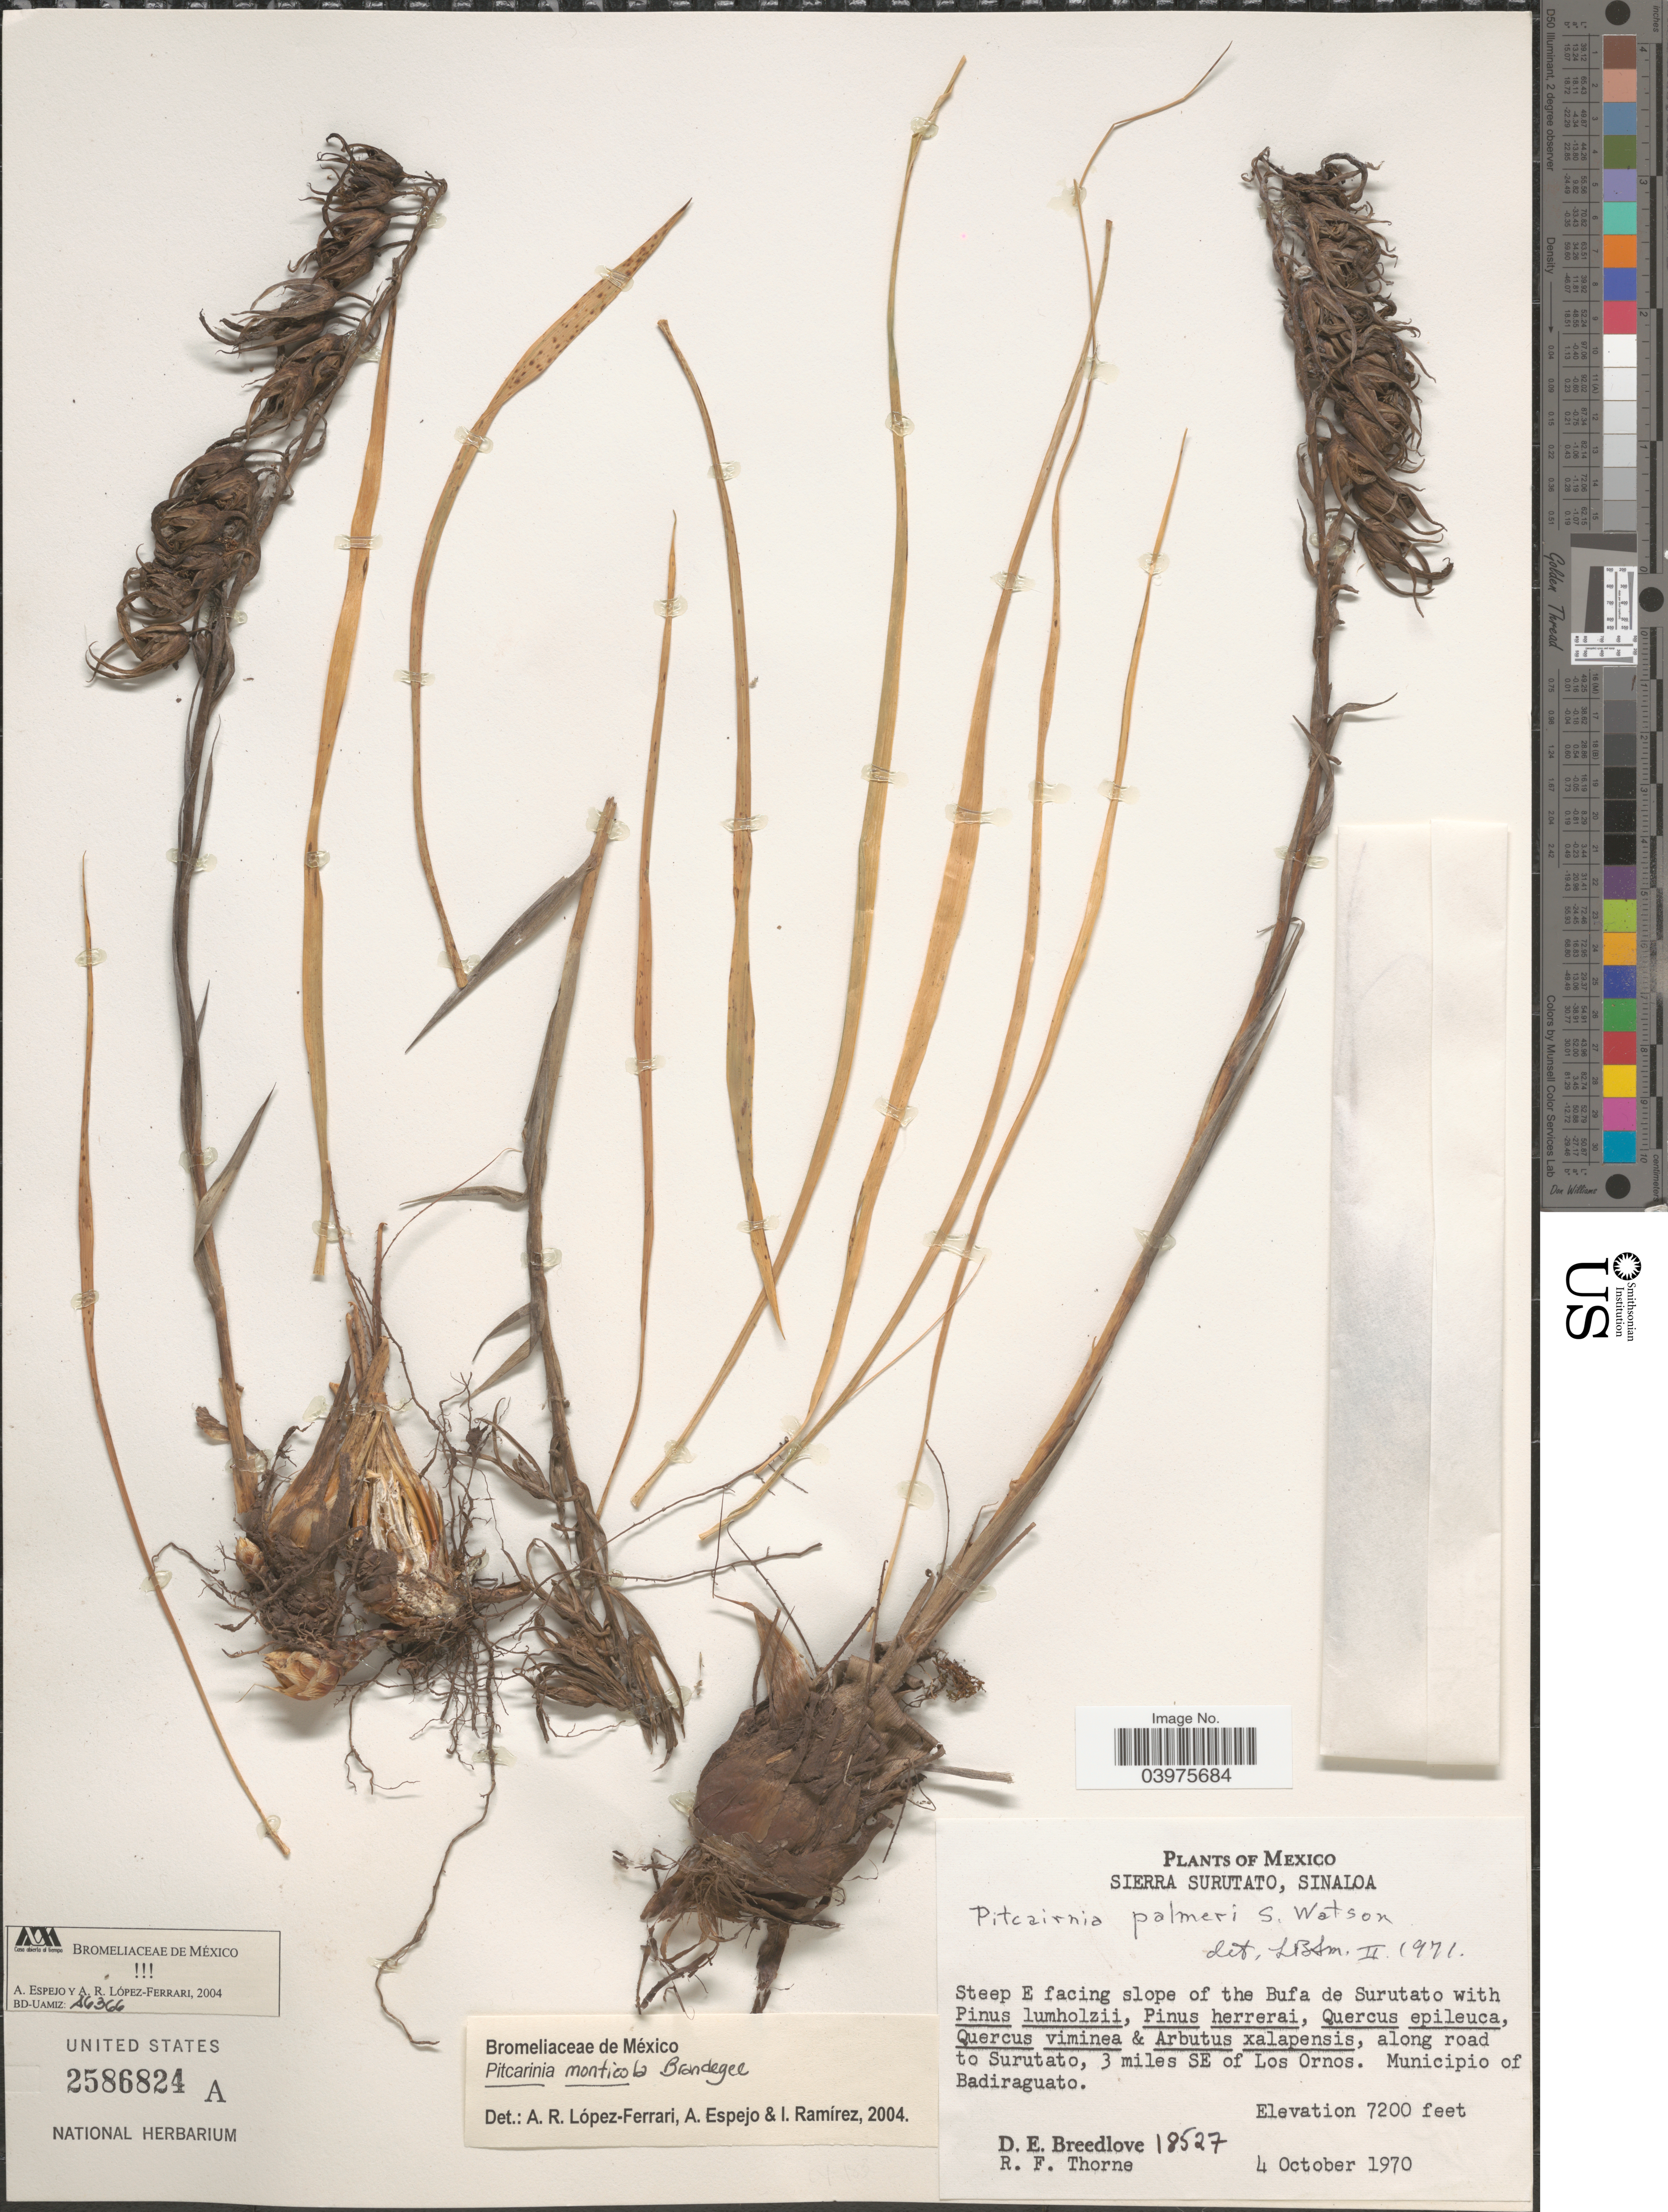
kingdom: Plantae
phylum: Tracheophyta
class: Liliopsida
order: Poales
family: Bromeliaceae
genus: Pitcairnia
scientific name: Pitcairnia monticola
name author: Brandegee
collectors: D. E. Breedlove & R. Thorne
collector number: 18527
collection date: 1970-10-04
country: Mexico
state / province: Sinaloa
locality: Sierra Surutato. Steep E facing slope of the Bufa de Surutato. Along road to Surutato, 3 miles SE of Los Ornos. Municipio of Badiraguato.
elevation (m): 2195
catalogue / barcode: US 2586824A